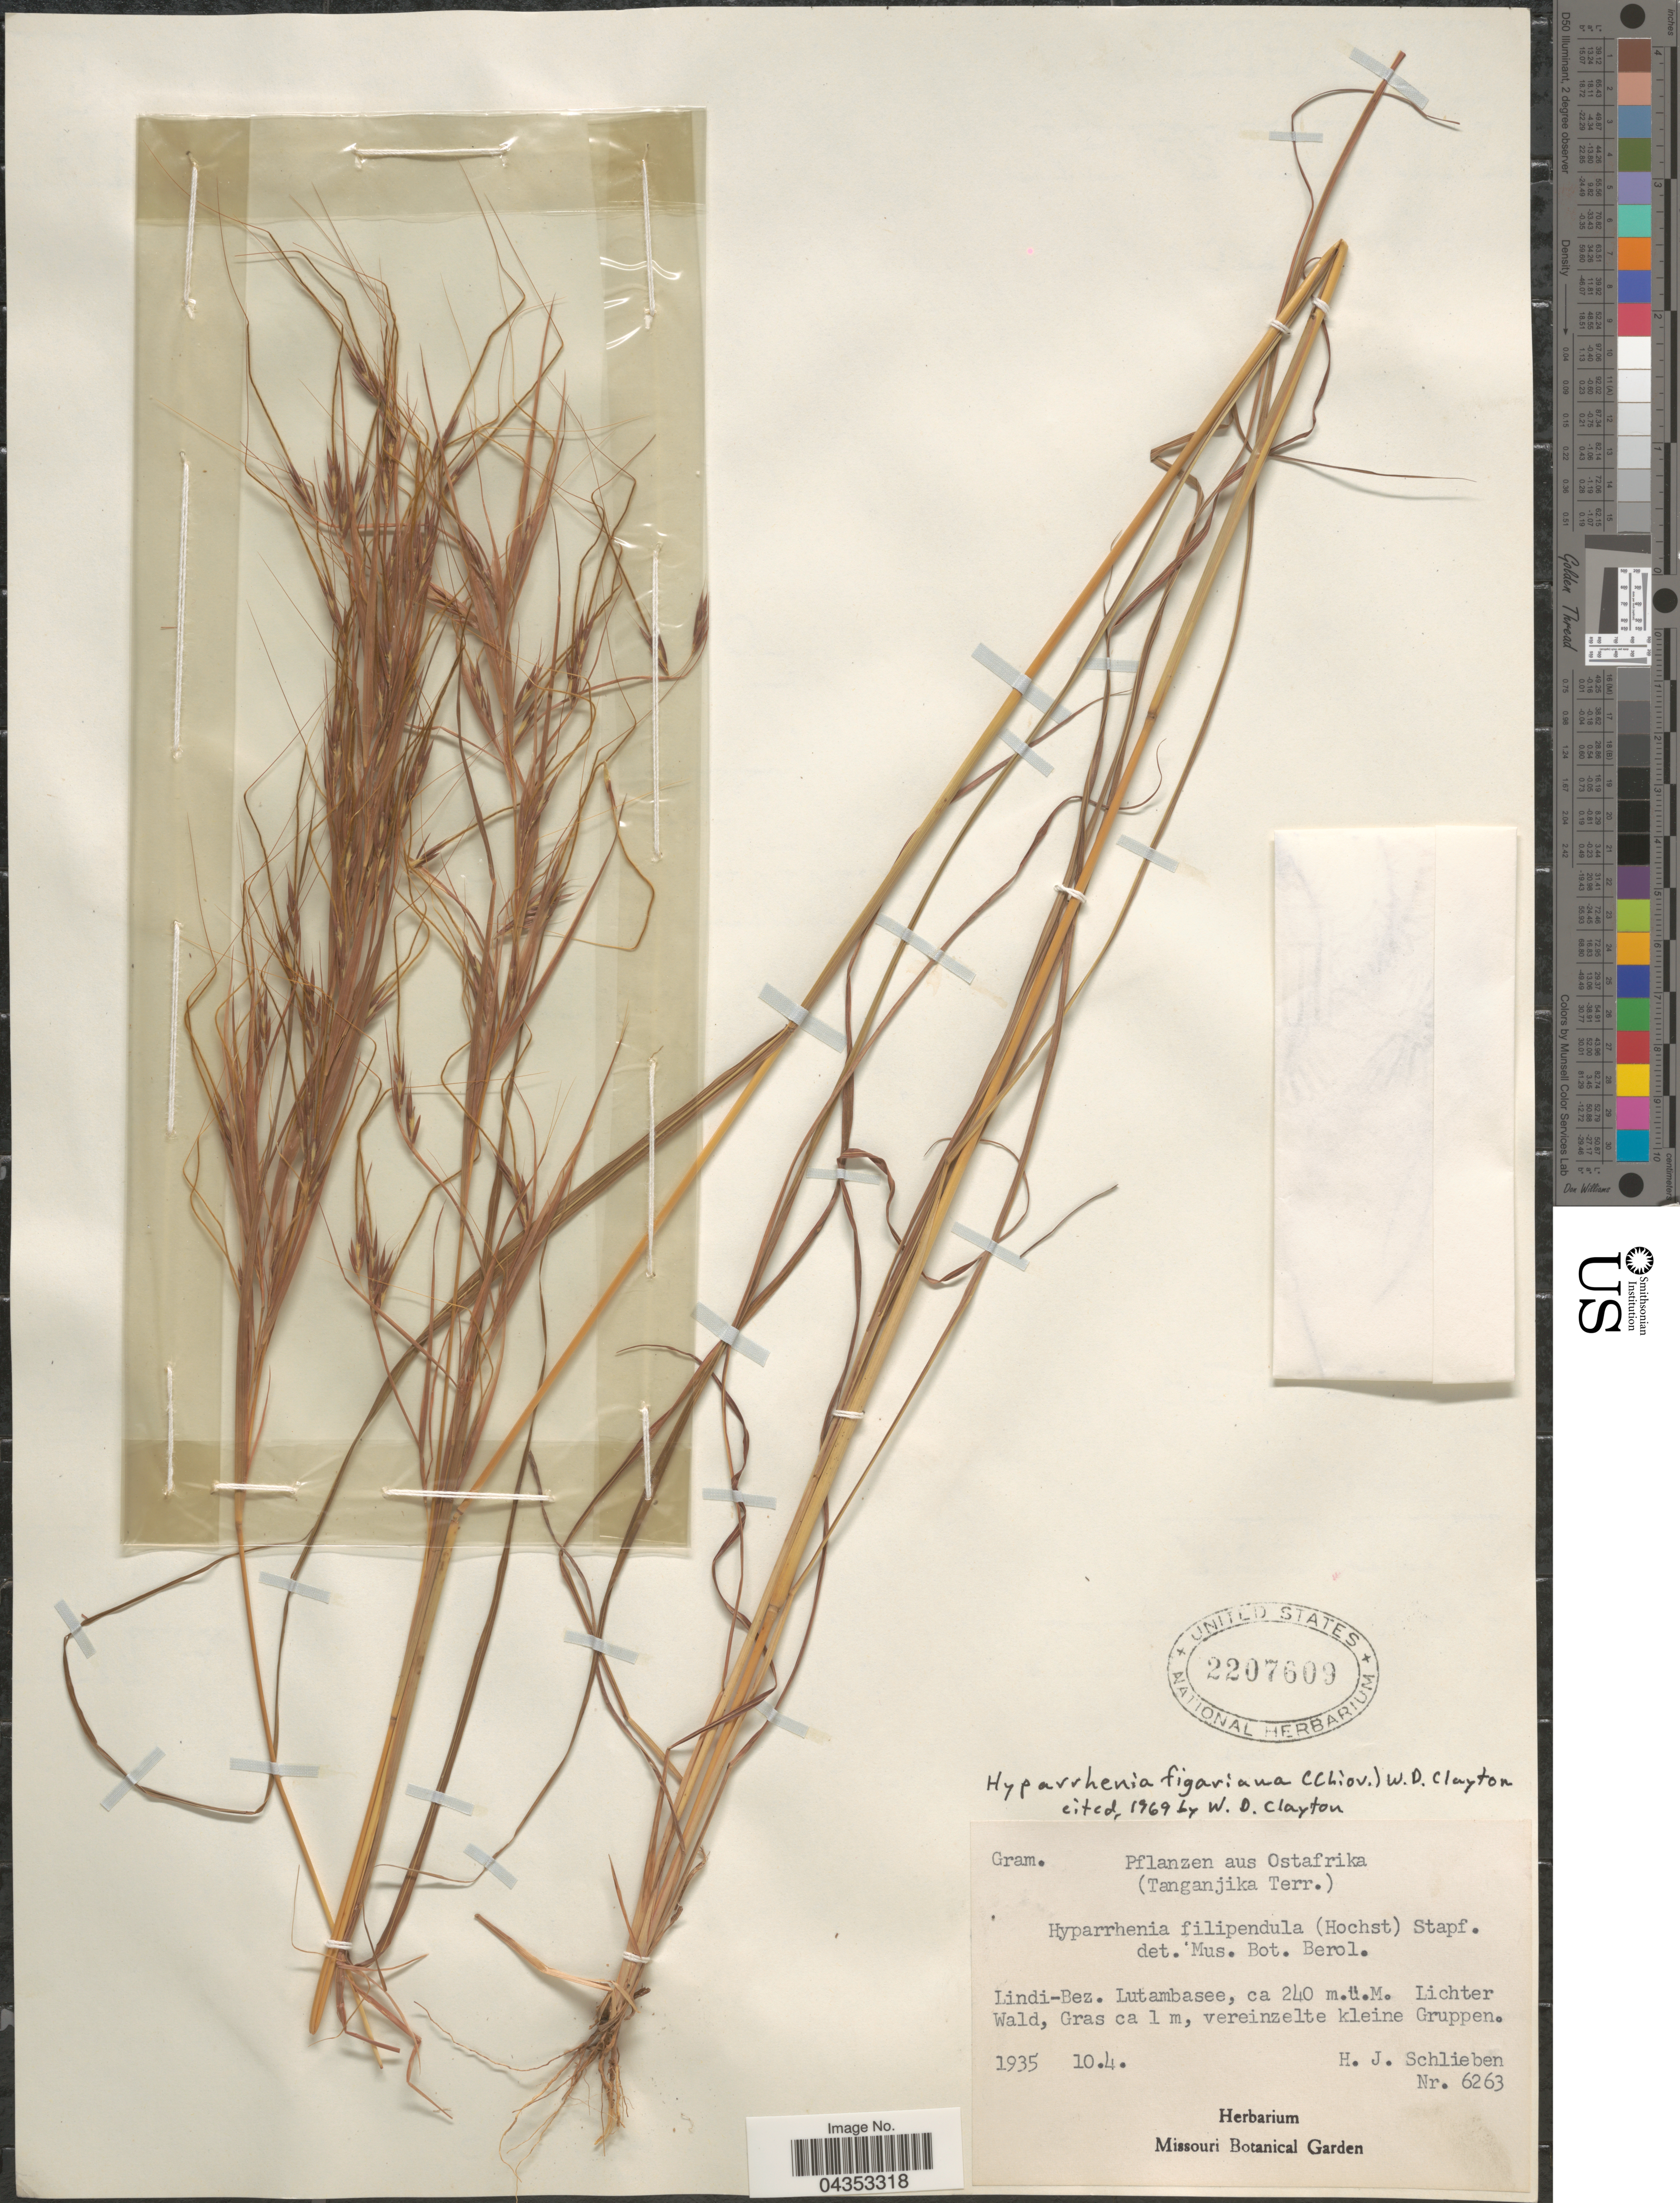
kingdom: Plantae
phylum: Tracheophyta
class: Liliopsida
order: Poales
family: Poaceae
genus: Hyparrhenia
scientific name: Hyparrhenia figariana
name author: (Chiov.) Clayton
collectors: H. J. Schlieben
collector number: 6263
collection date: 1935-04-10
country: Tanzania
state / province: Lindi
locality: Aus Ostafrika (Tanganjika Terr.). Lindi-Bez. Lutambasee.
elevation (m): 240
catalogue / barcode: US 2207609